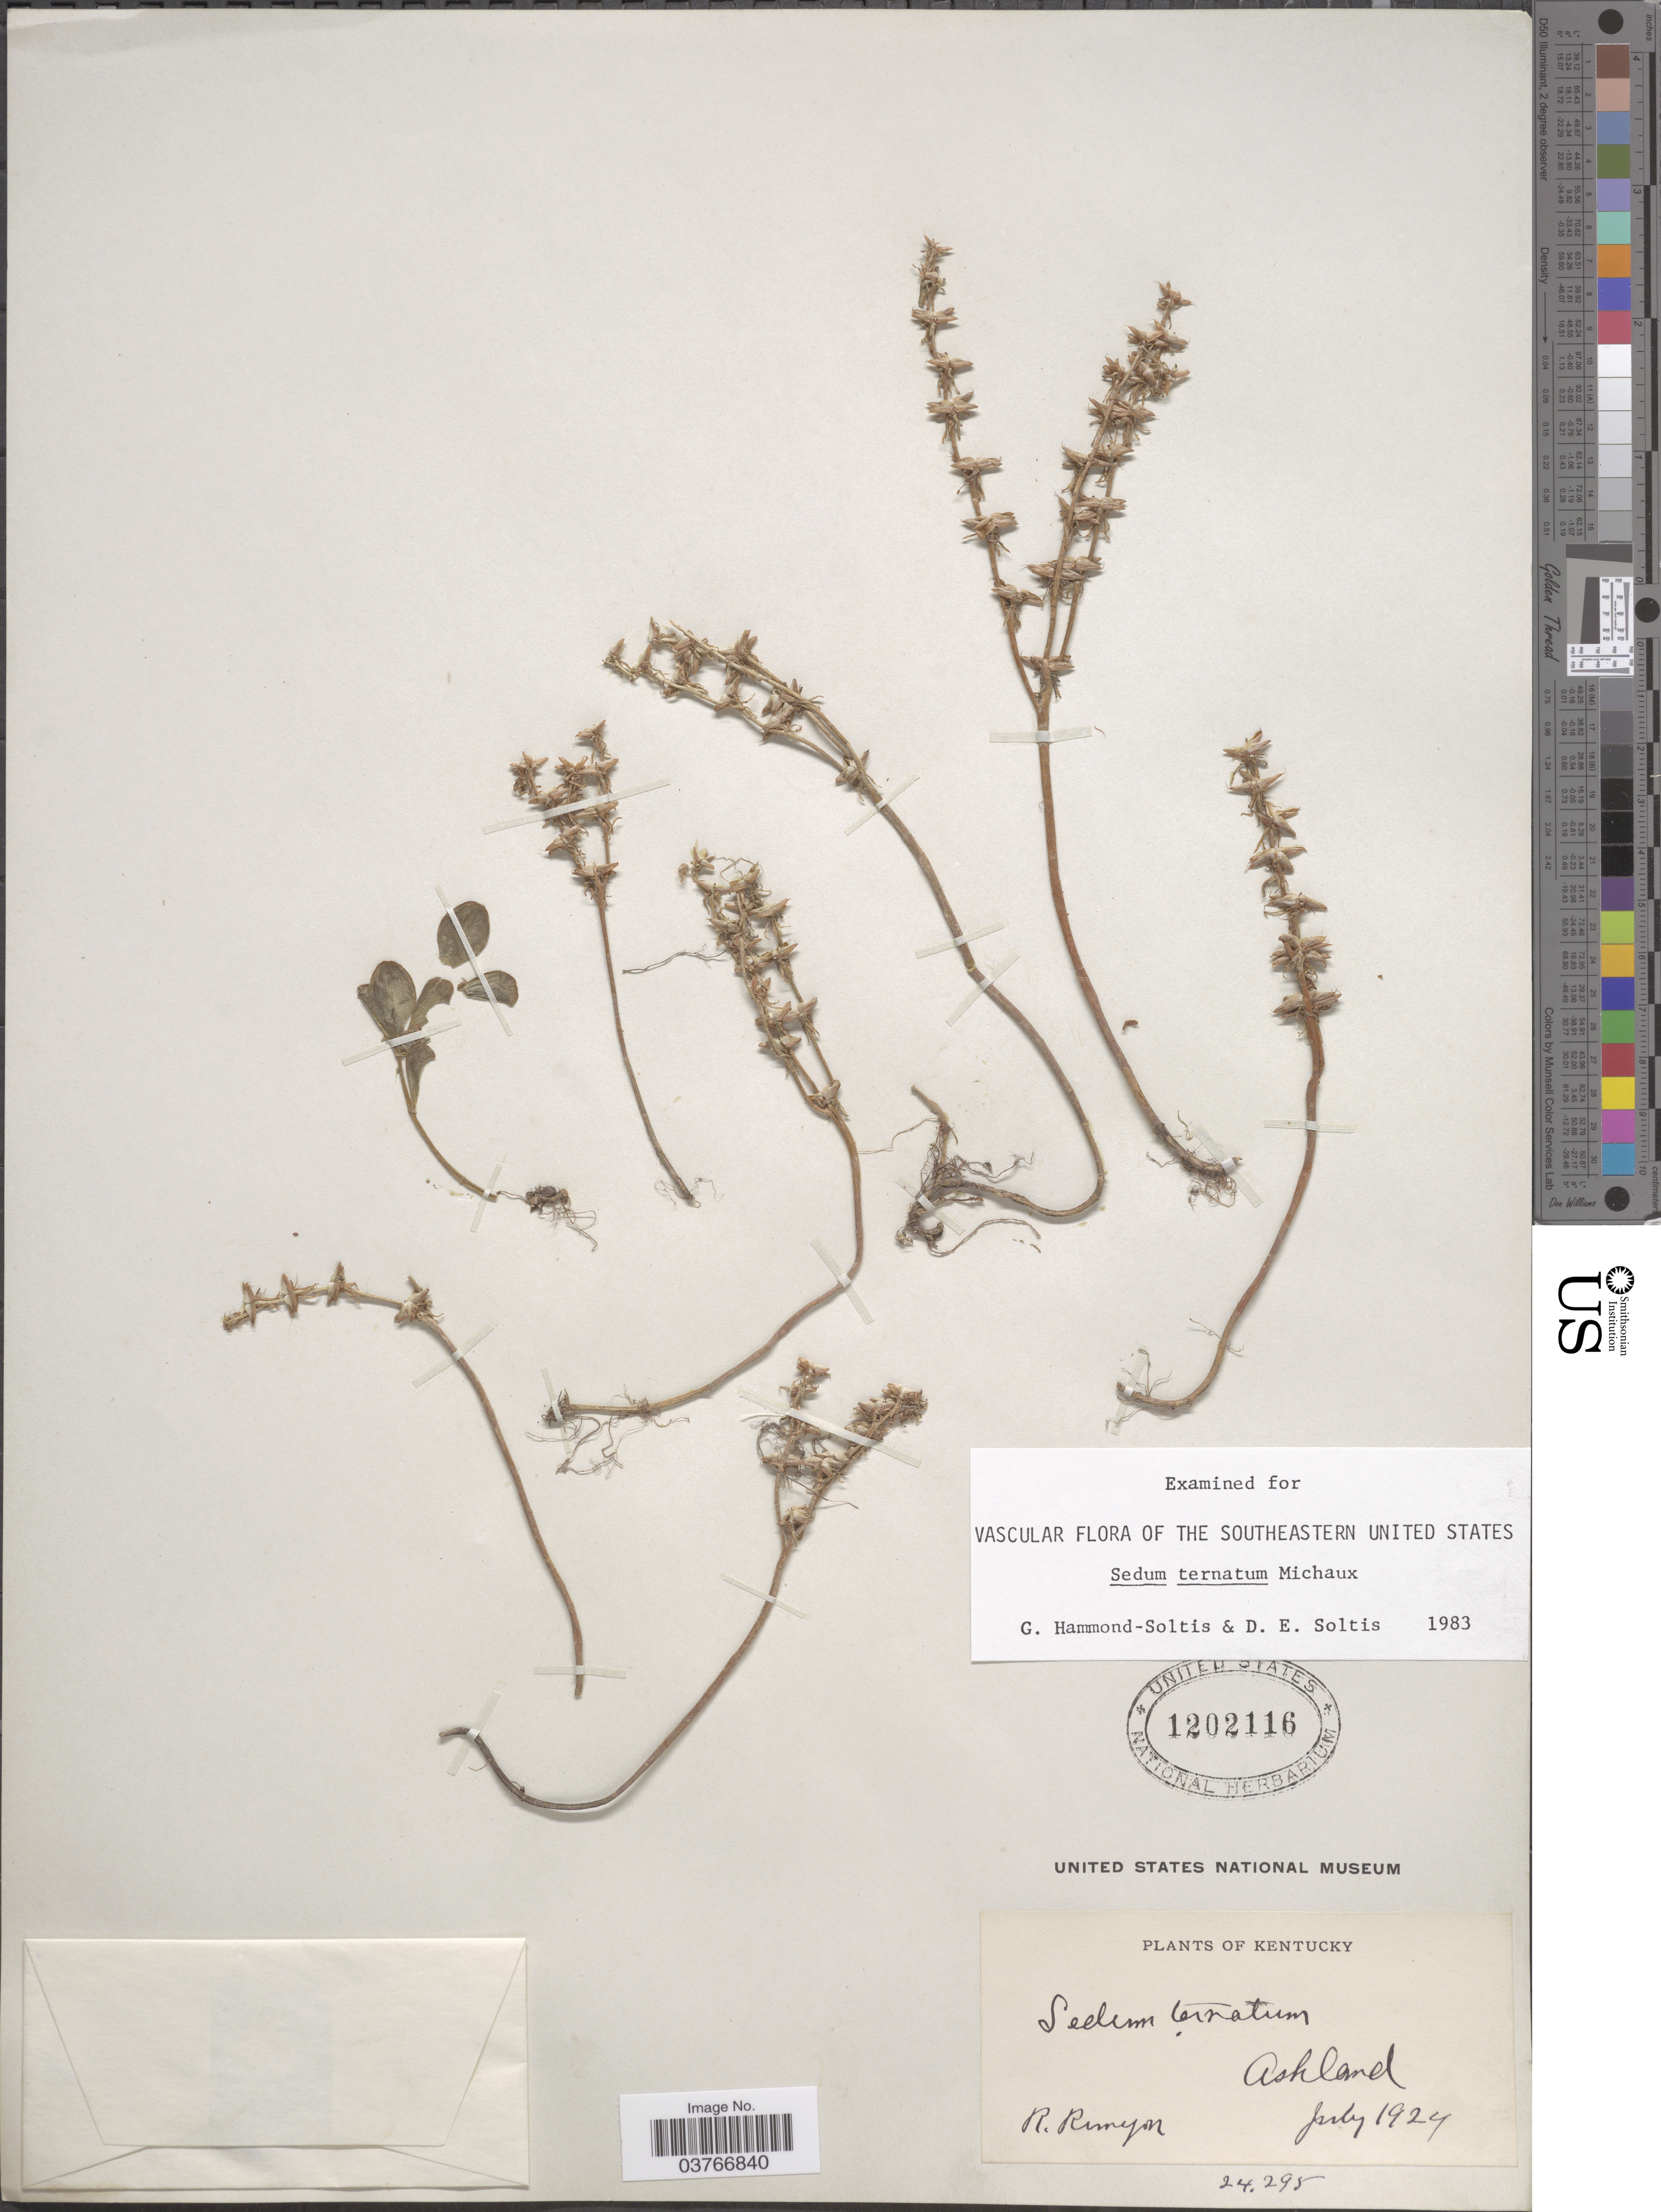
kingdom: Plantae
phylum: Tracheophyta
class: Magnoliopsida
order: Saxifragales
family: Crassulaceae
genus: Sedum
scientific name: Sedum ternatum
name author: Michx.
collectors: R. Runyon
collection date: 1924-07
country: United States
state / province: Kentucky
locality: Ashland.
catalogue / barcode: US 1202116